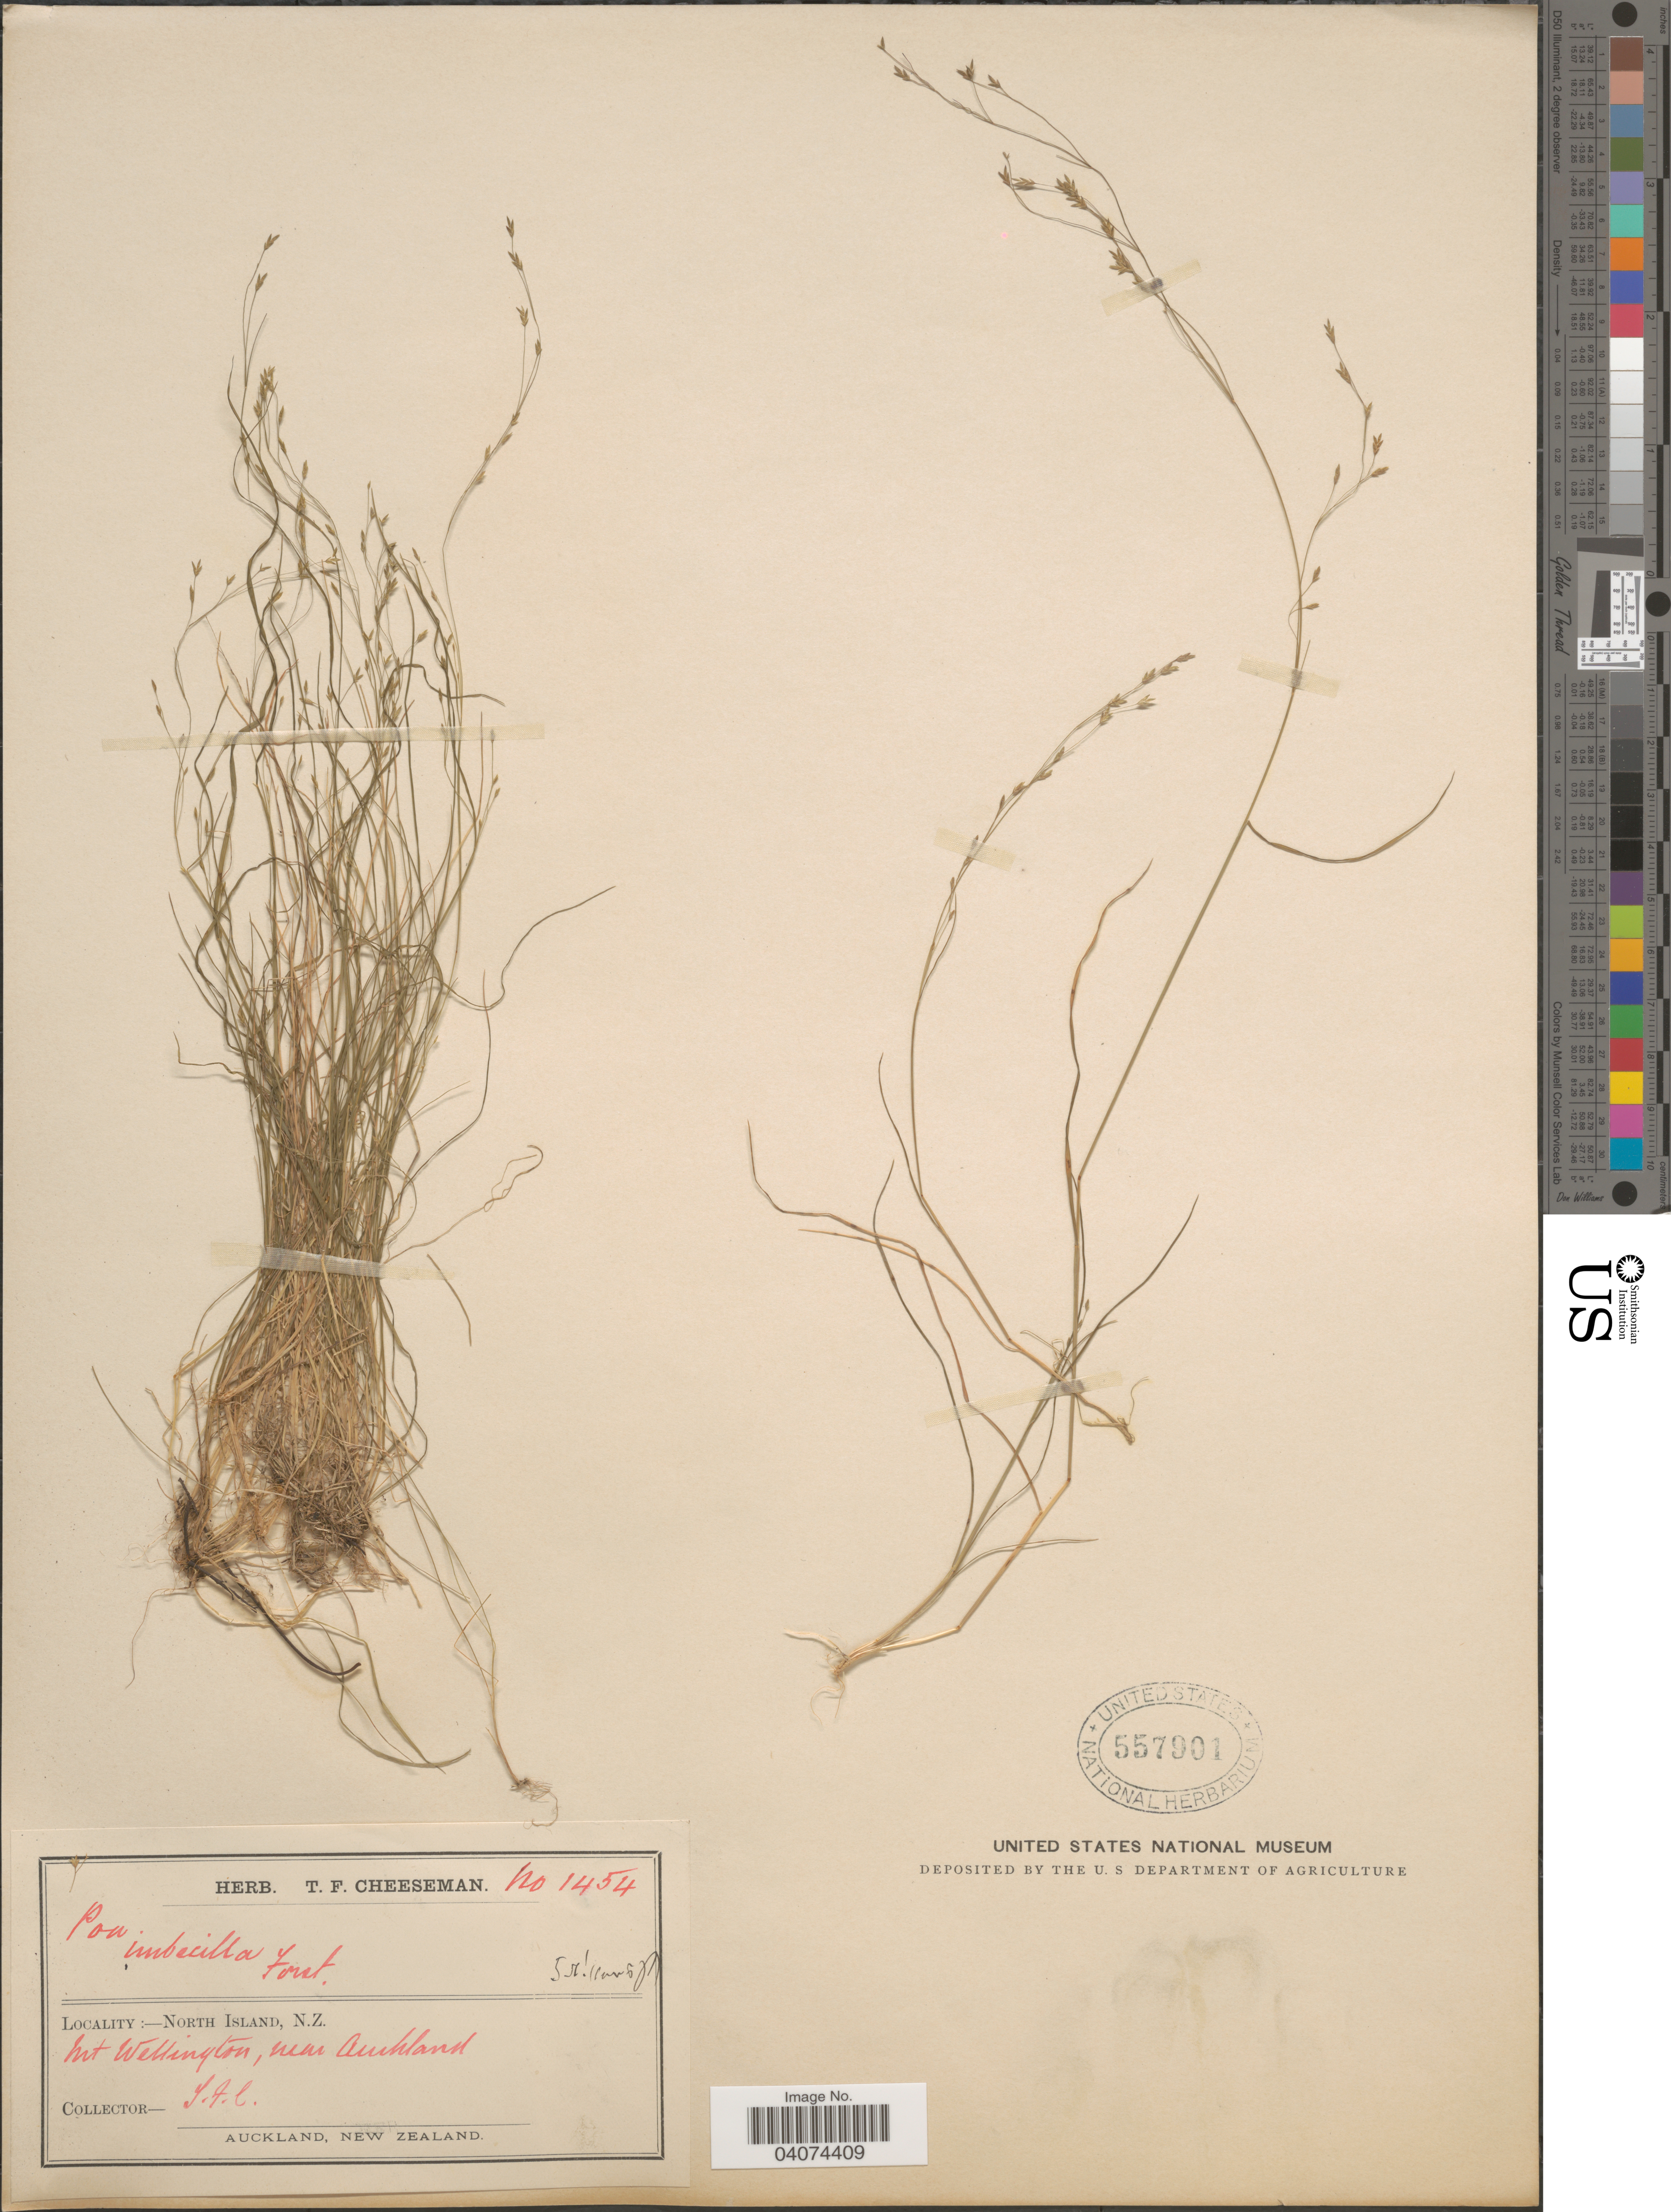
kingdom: Plantae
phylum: Tracheophyta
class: Liliopsida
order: Poales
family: Poaceae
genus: Poa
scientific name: Poa imbecilla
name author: Sol. ex Spreng.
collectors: T. F. Cheeseman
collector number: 1454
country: New Zealand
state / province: Auckland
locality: North Island, Mt Wellington, near Auckland.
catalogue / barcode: US 557901